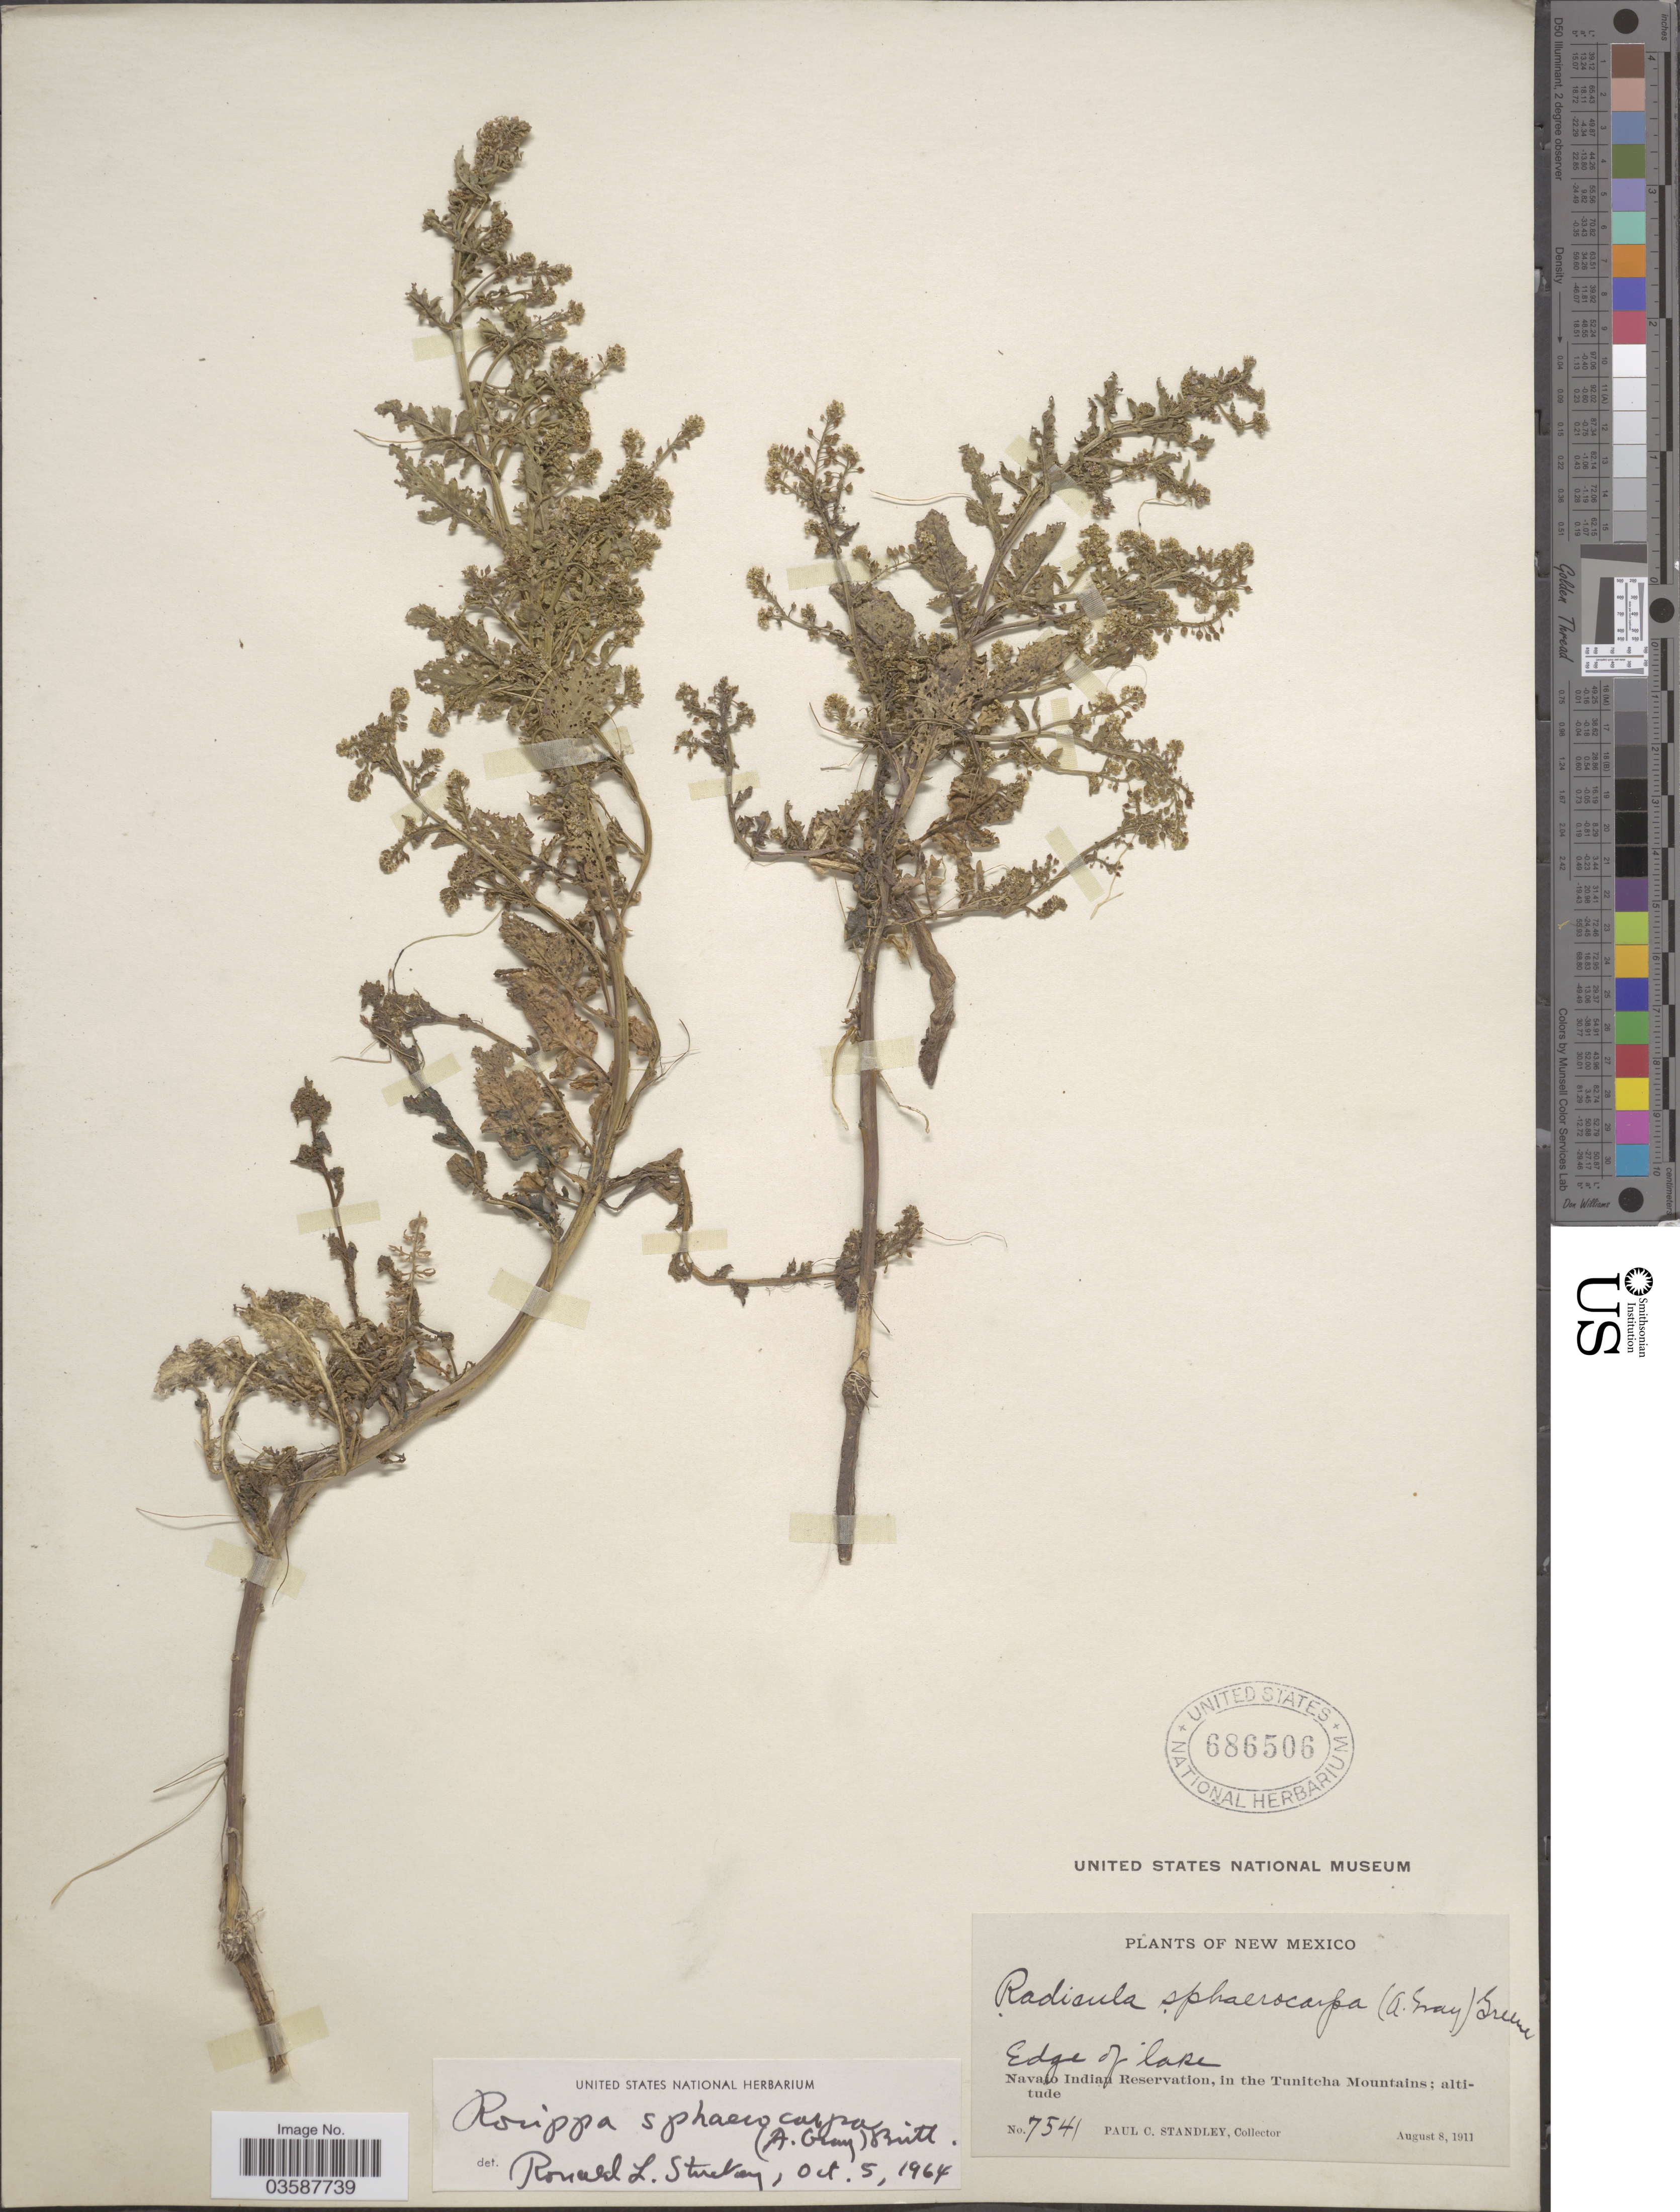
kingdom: Plantae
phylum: Tracheophyta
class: Magnoliopsida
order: Brassicales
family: Brassicaceae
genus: Rorippa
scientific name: Rorippa sphaerocarpa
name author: Britton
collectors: P. C. Standley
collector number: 7541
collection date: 1911-08-08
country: United States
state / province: New Mexico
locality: Edge of lake. Navajo Indian Reservation, in the Tunitcha Mountains.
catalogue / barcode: US 686506